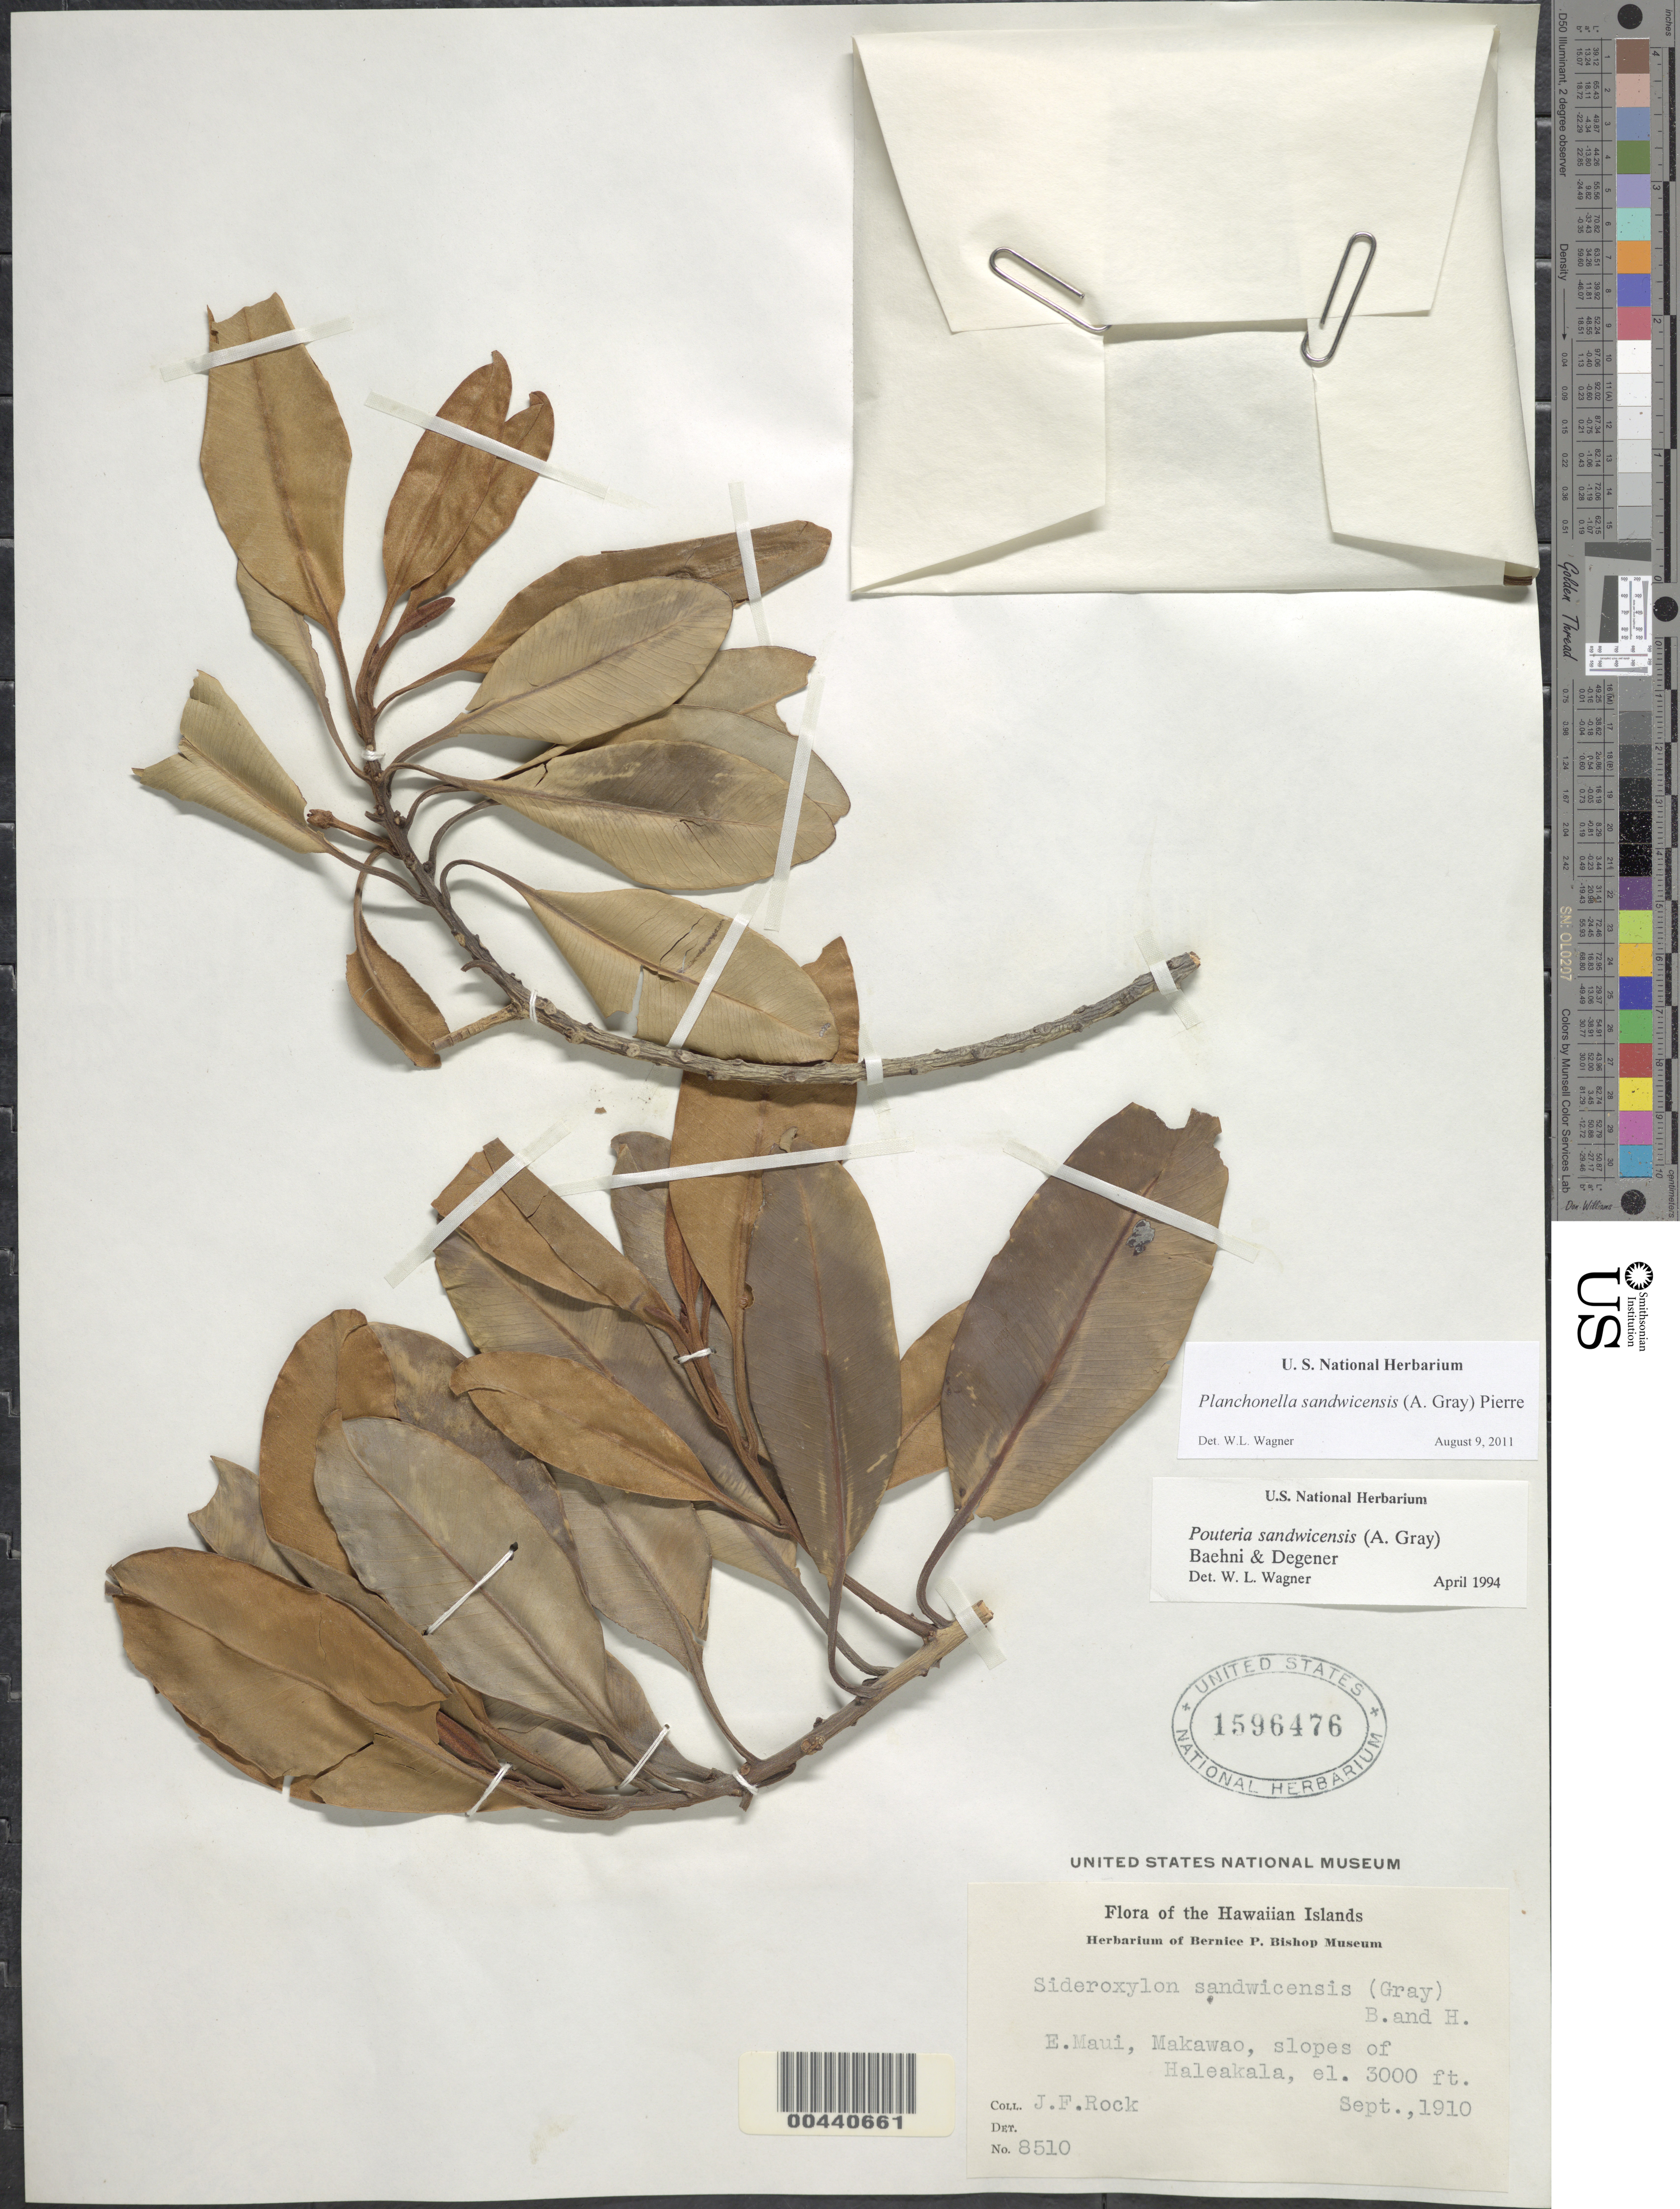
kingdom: Plantae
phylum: Tracheophyta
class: Magnoliopsida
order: Ericales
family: Sapotaceae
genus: Planchonella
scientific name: Planchonella sandwicensis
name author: (A. Gray) Pierre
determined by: Wagner, W. L., (BOT), Smithsonian Institution - National Museum of Natural History (UNITED STATES)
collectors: J. F. Rock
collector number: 8510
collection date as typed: Sep 1910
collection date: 1910-09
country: United States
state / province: Hawaii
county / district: Maui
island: Maui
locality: E Maui, Makawao, slopes of Haleakala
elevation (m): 914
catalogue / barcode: US 1596476